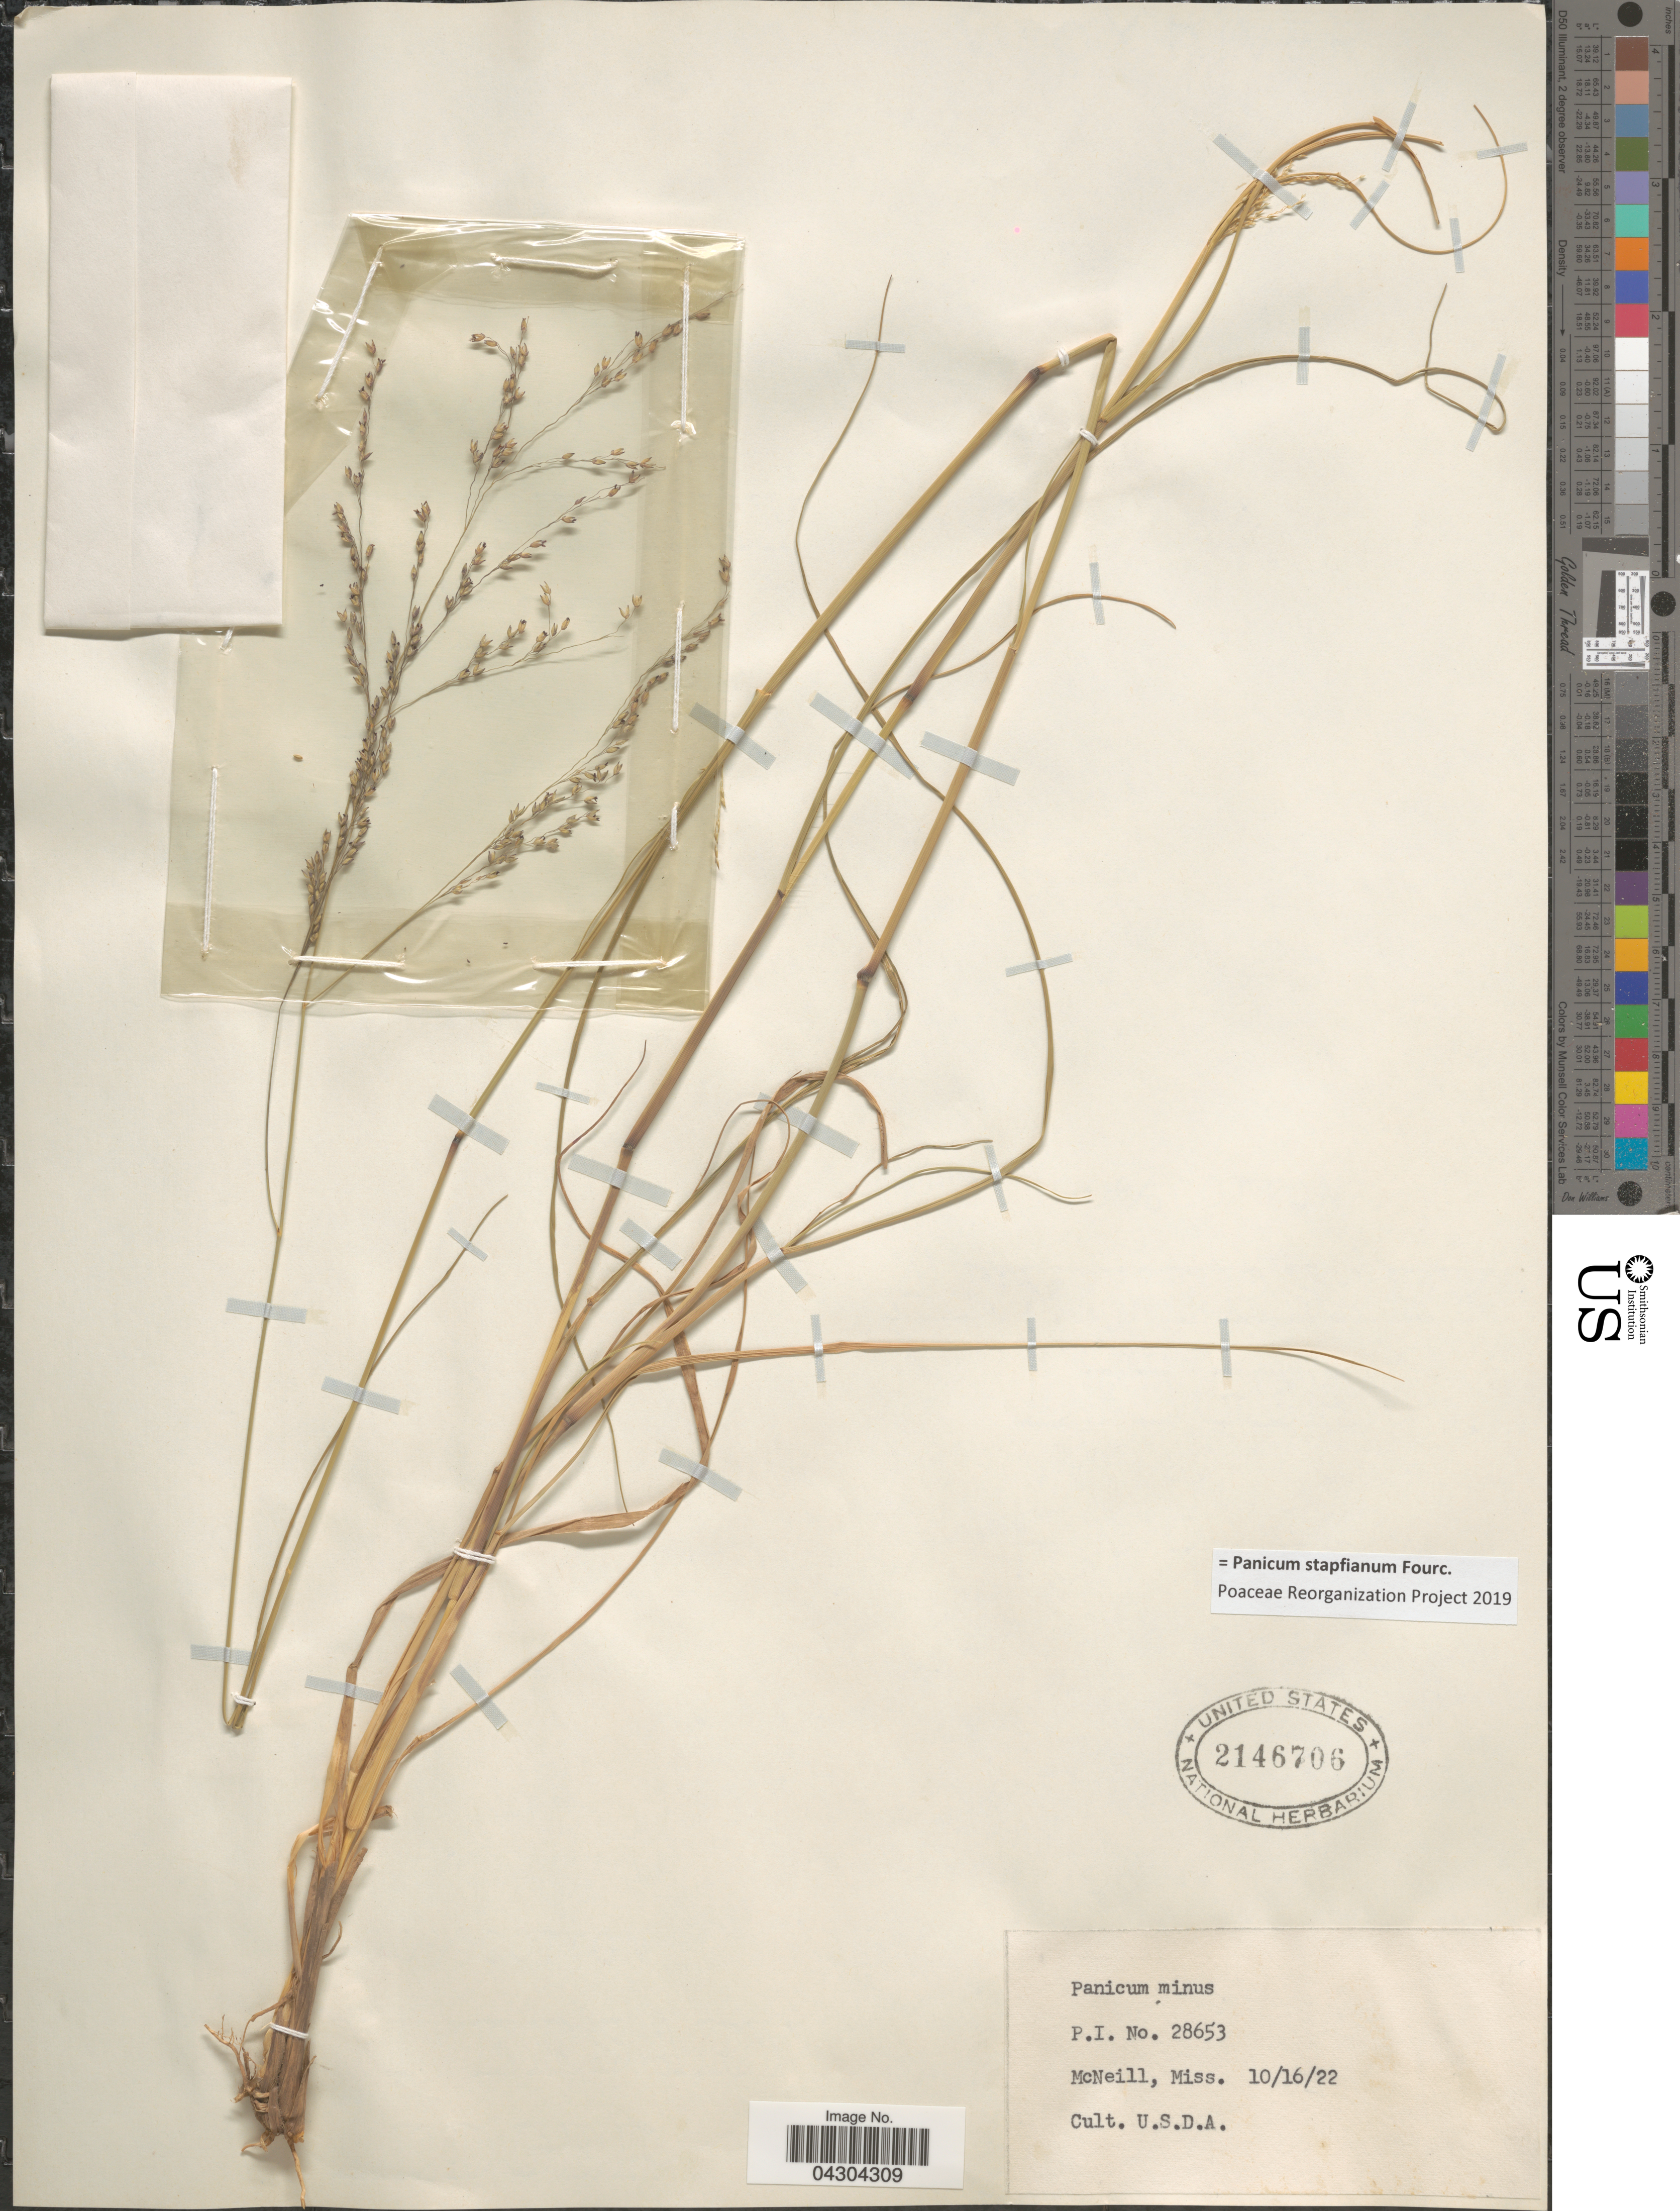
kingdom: Plantae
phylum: Tracheophyta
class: Liliopsida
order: Poales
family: Poaceae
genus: Panicum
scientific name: Panicum stapfianum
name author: Fourc.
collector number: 28653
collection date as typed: Transcribed d/m/y: 16/10/22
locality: U.S.D.A.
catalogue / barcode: US 2146706